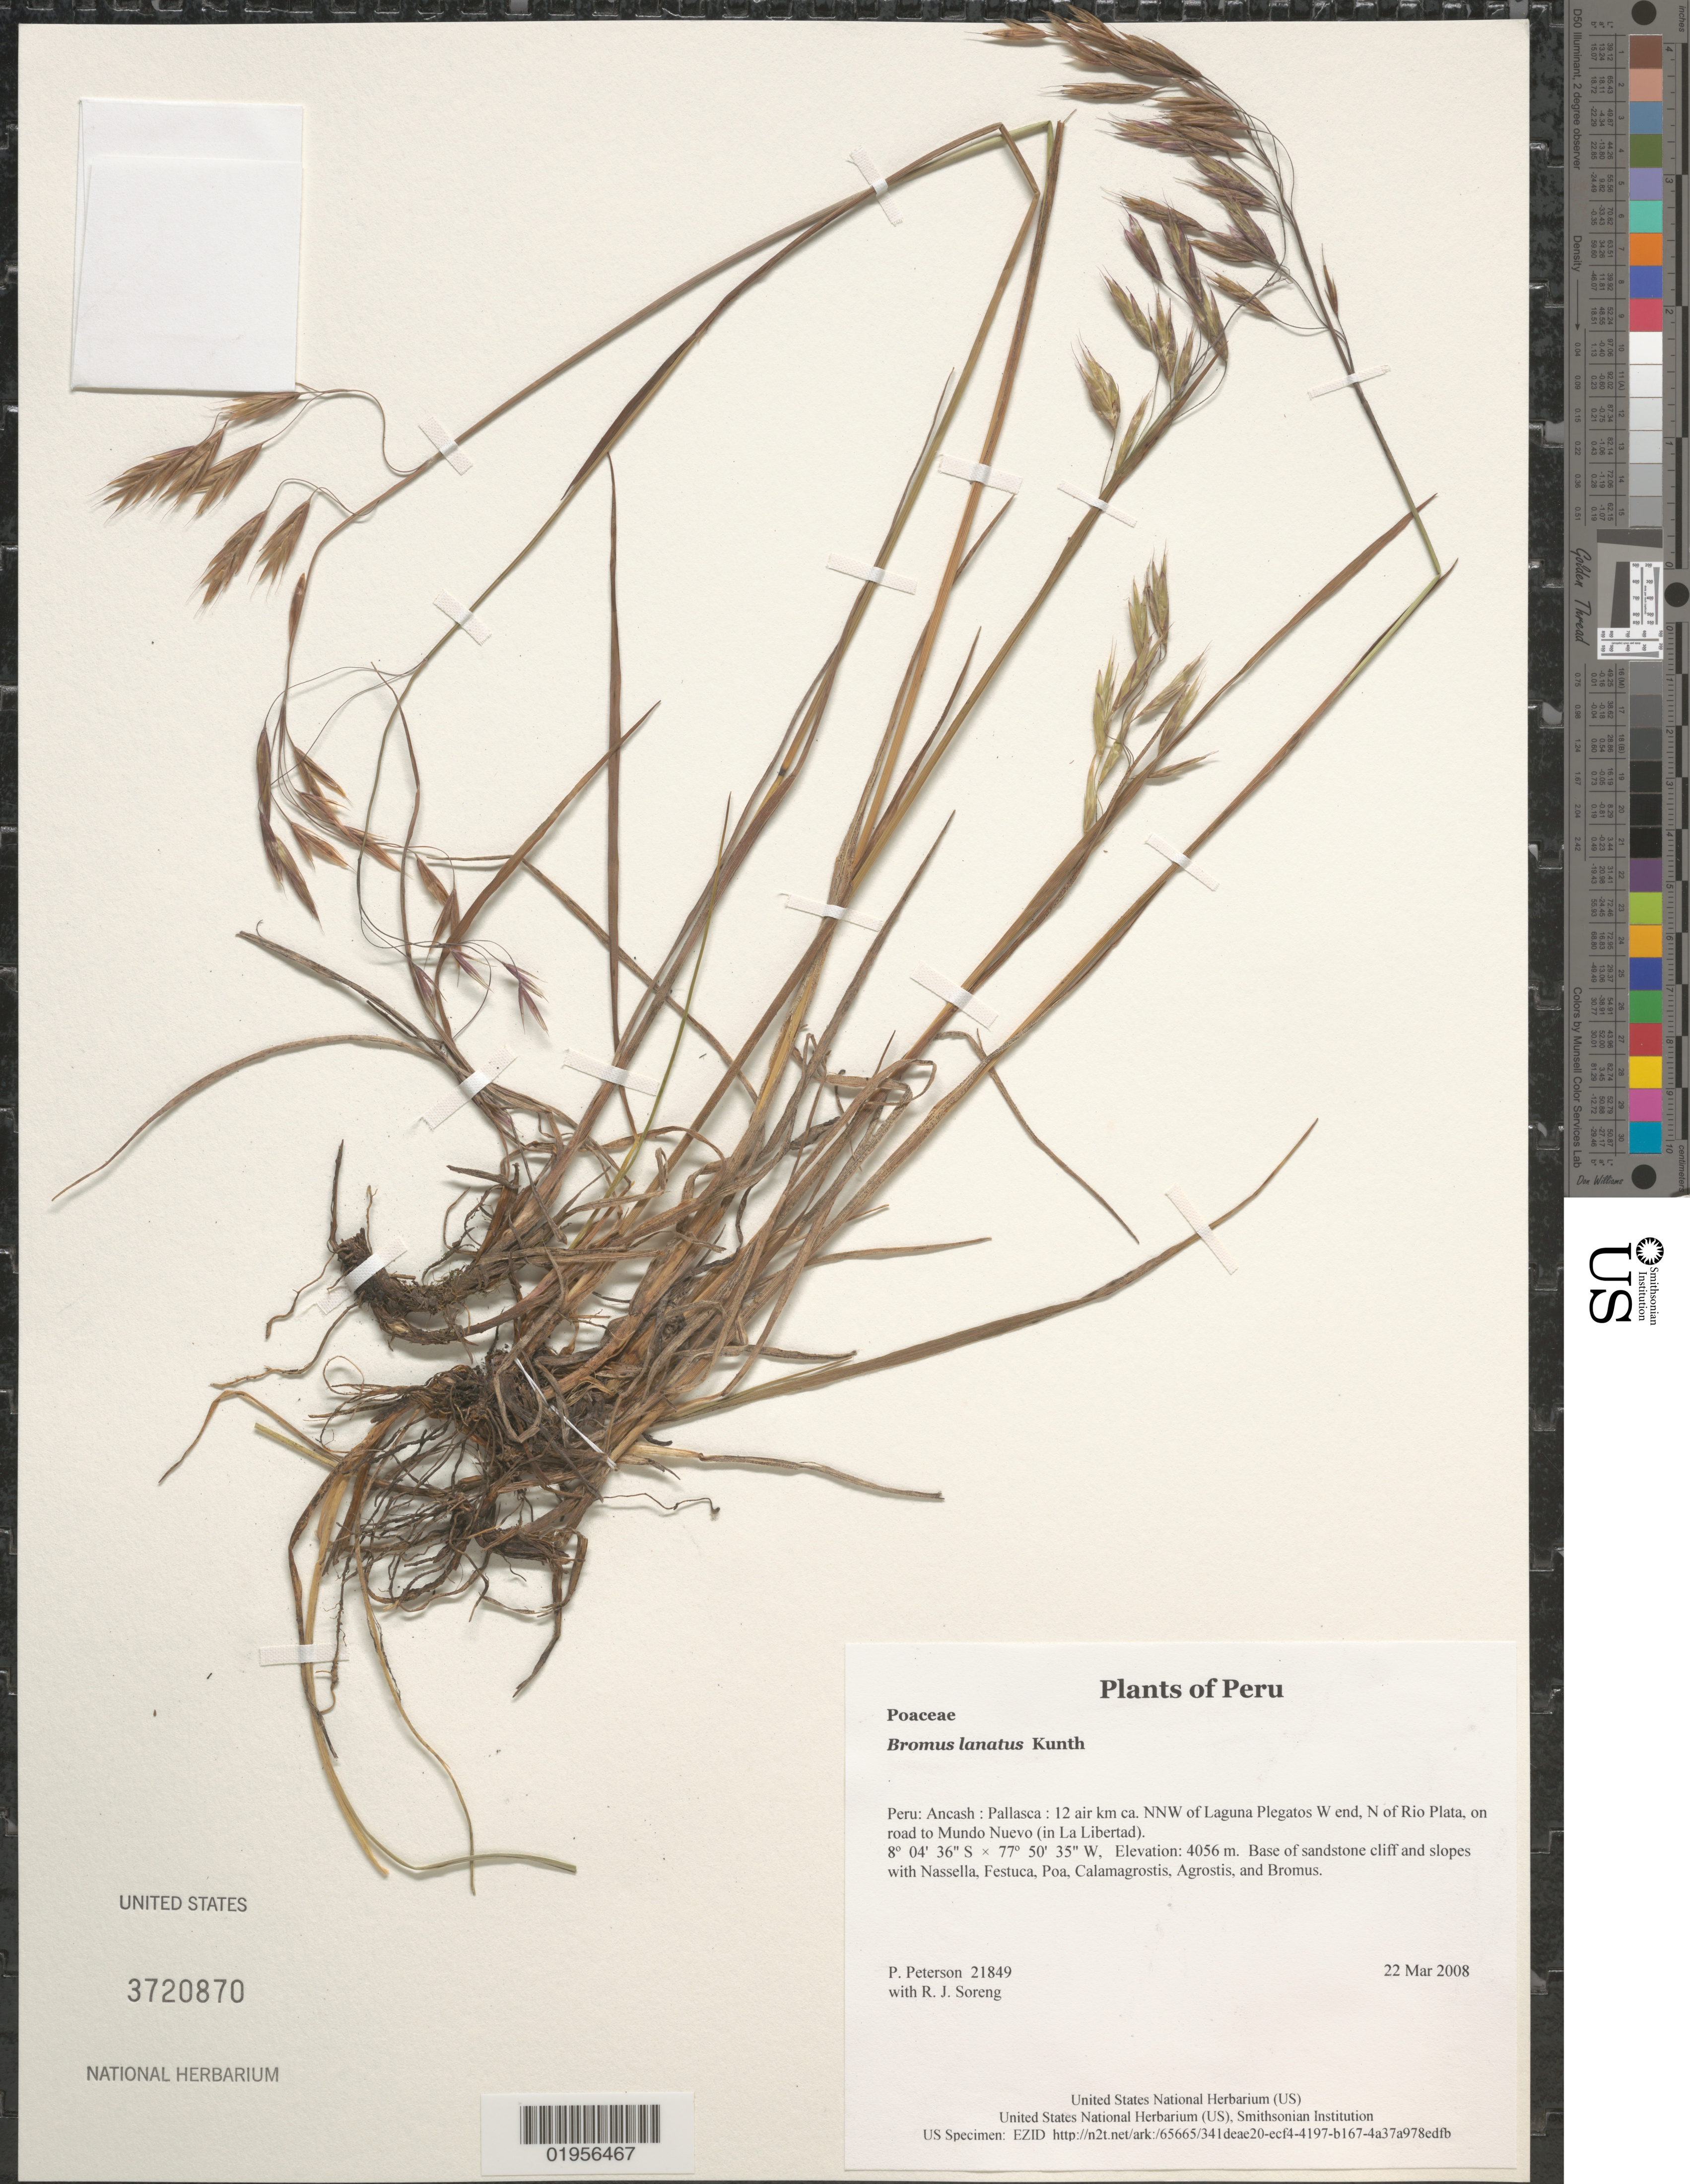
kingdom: Plantae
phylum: Tracheophyta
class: Liliopsida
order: Poales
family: Poaceae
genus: Bromus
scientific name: Bromus lanatus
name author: Kunth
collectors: P. M. Peterson & R. J. Soreng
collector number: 21849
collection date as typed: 22 Mar 2008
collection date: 2008-03-22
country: Peru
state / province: Ancash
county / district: Pallasca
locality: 12 air km ca. NNW of Laguna Plegatos W end, N of Rio Plata, on road to Mundo Nuevo (in La Libertad)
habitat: Base of sandstone cliff and slopes with Nassella, Festuca, Poa, Calamagrostis, Agrostis, and Bromus.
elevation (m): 4056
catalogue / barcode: US 3720870